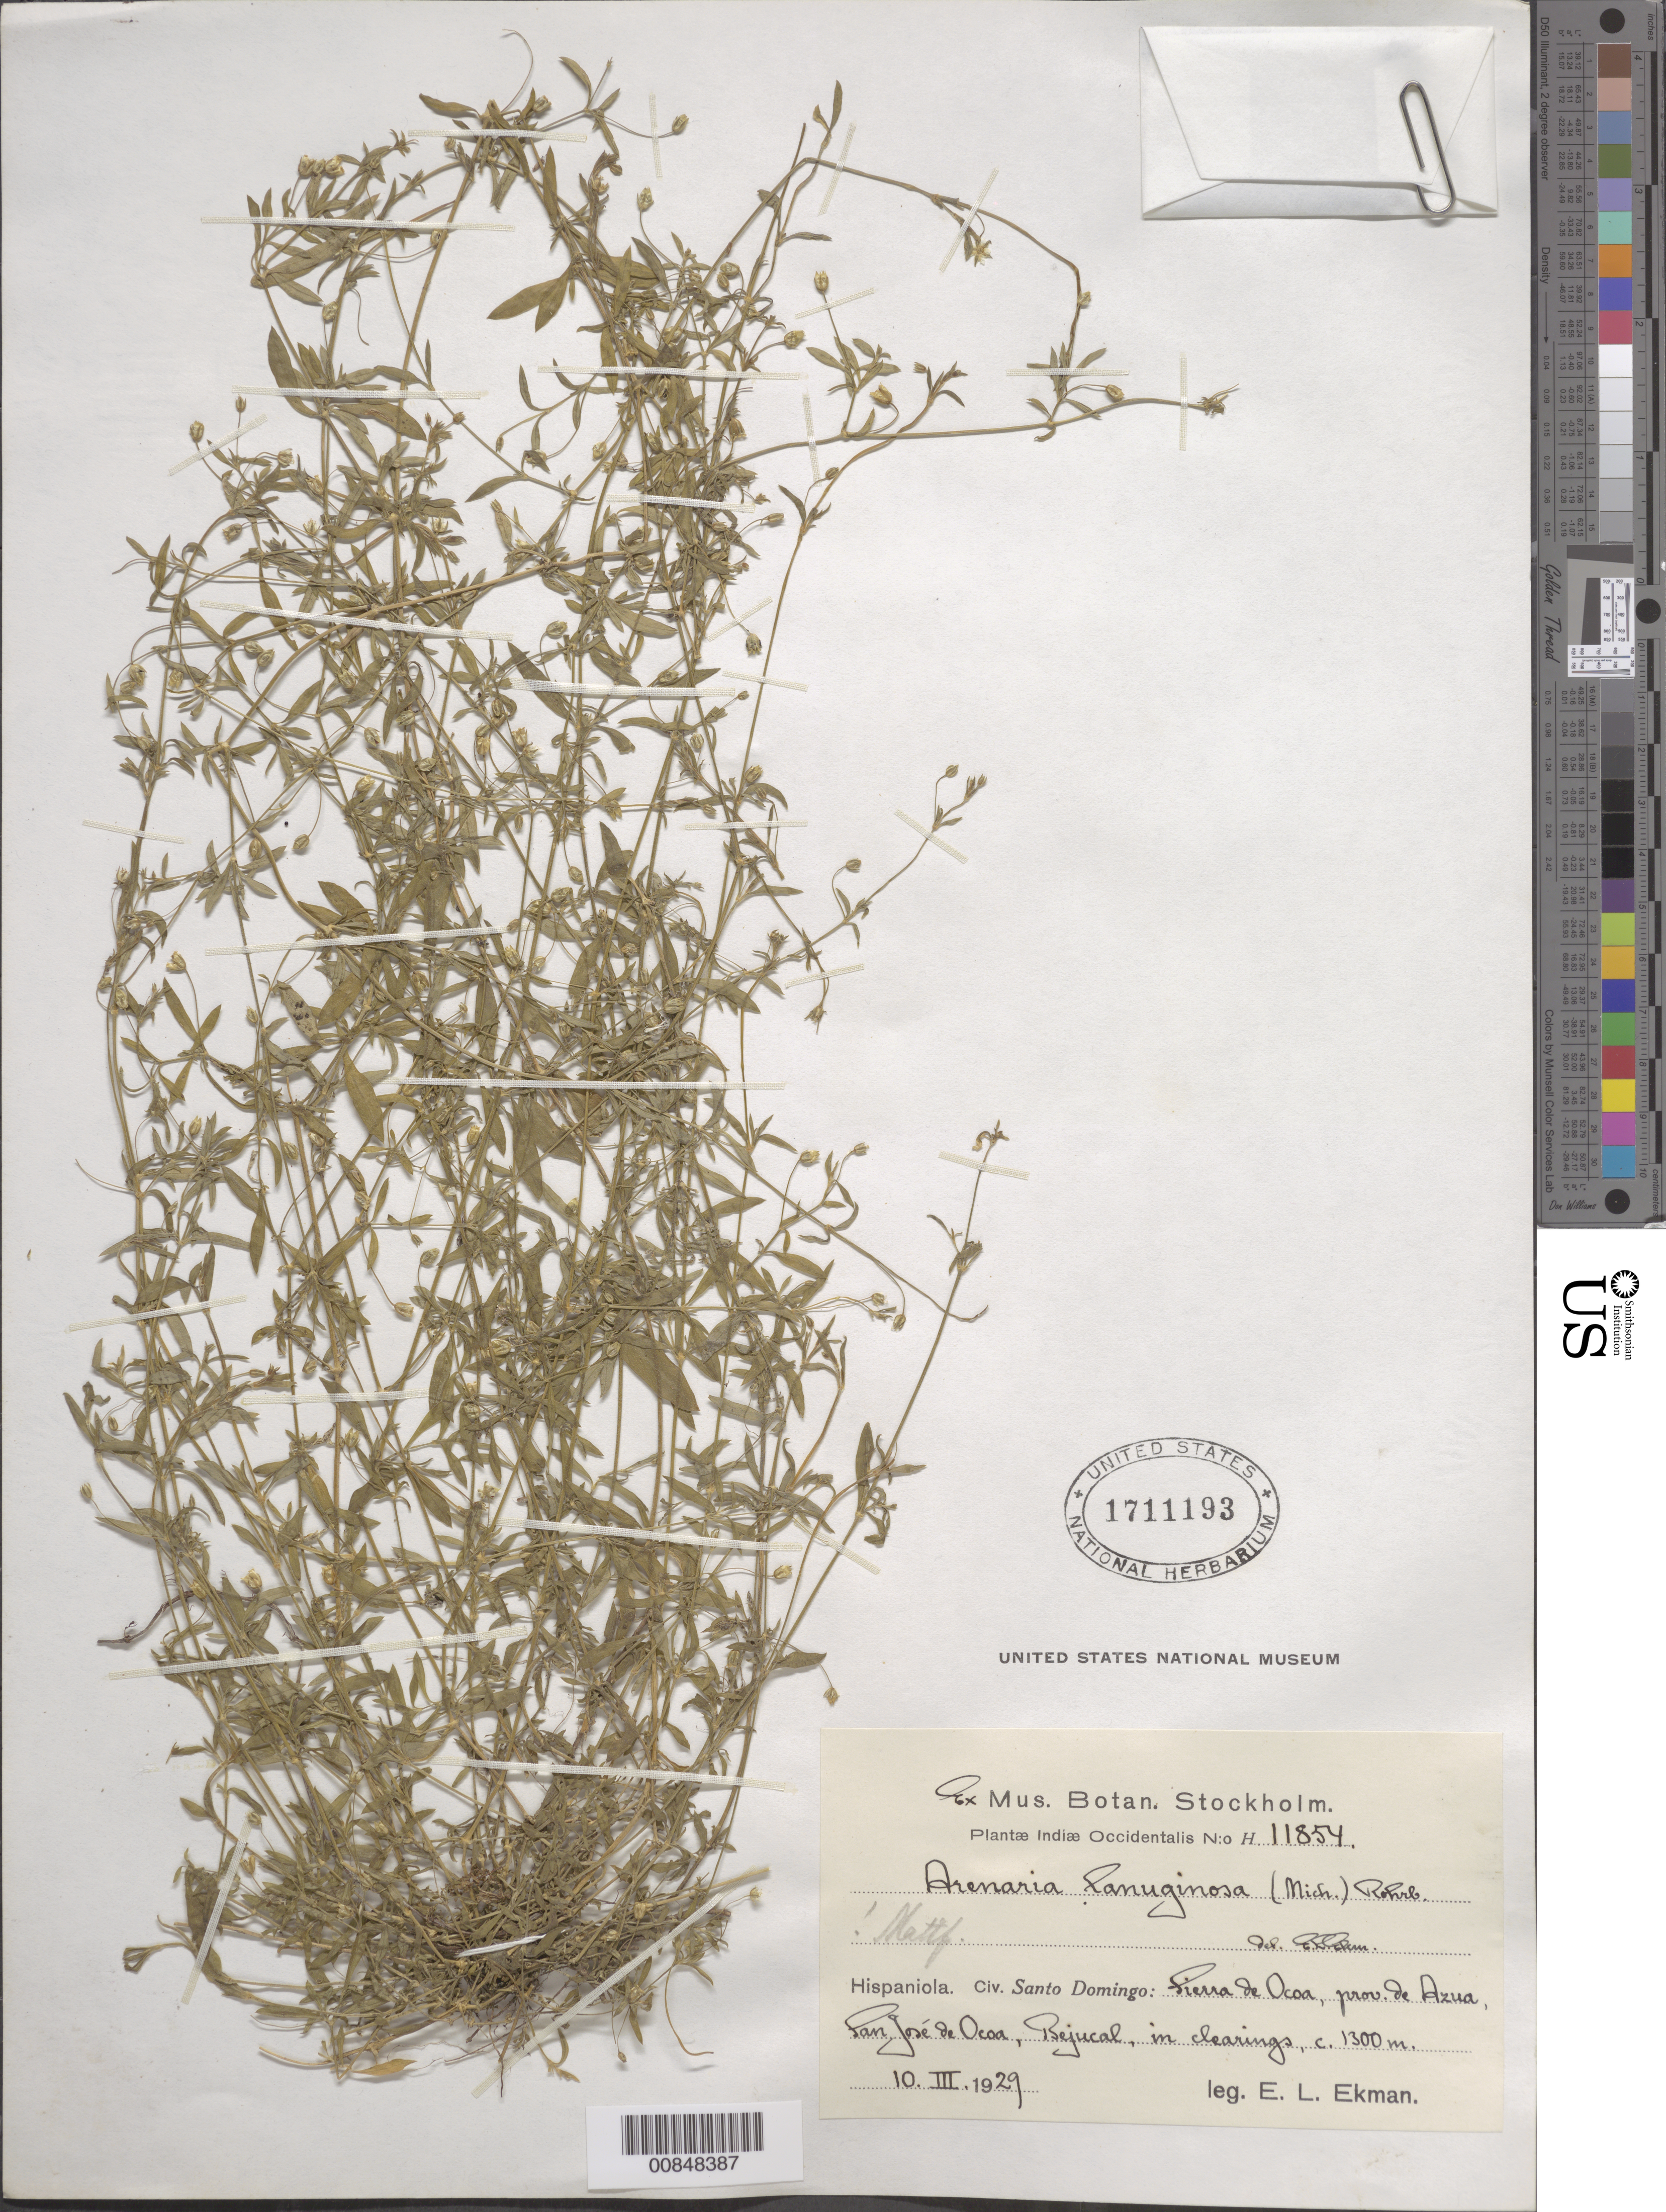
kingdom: Plantae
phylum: Tracheophyta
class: Magnoliopsida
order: Caryophyllales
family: Caryophyllaceae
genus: Arenaria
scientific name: Arenaria lanuginosa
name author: (Michx.) Rohrb.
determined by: Ekman, E. L.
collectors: E. L. Ekman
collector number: H 11854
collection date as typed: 10 Mar 1929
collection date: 1929-03-10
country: Dominican Republic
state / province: Azua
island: Hispaniola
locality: Sierra de Ocoa, San José de Ocoa, Bejucal.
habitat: In clearings.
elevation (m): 1300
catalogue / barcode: US 1711193